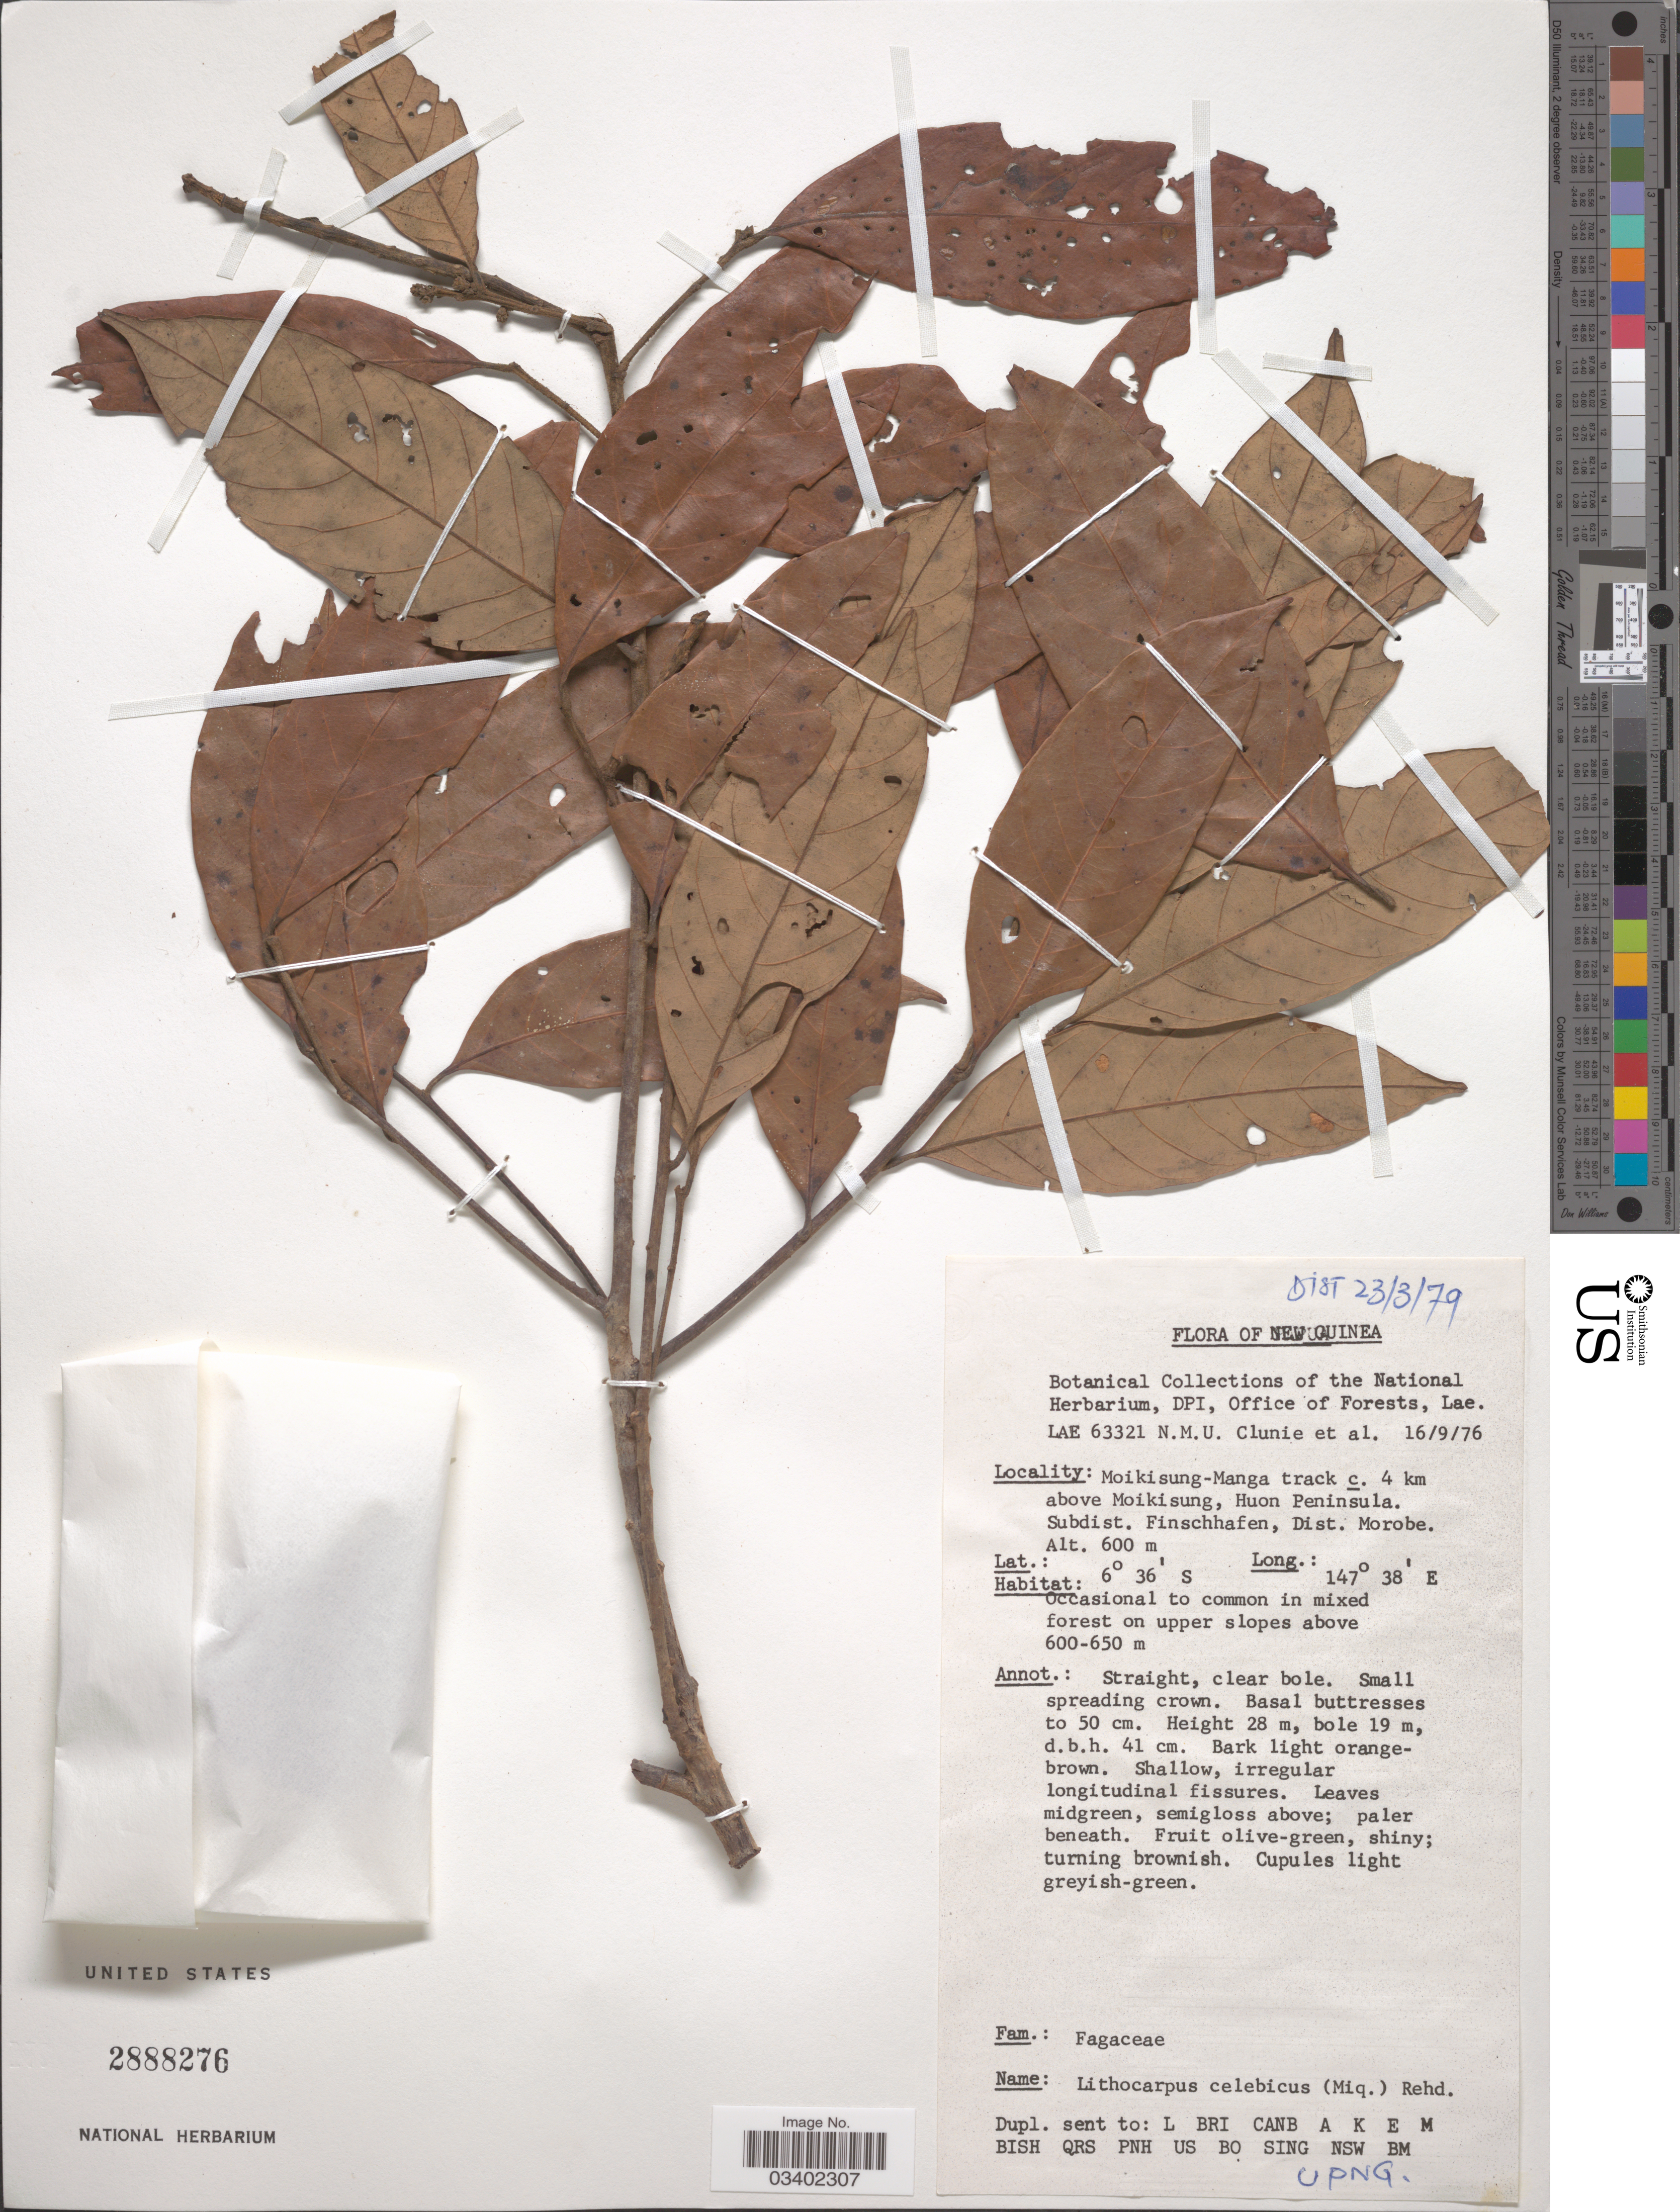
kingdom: Plantae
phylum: Tracheophyta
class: Magnoliopsida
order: Fagales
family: Fagaceae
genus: Lithocarpus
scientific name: Lithocarpus celebicus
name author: (Miq.) Rehder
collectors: N.M.U. Clunie & et al.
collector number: LAE 63321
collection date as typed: Transcribed d/m/y: 16/9/76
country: Papua New Guinea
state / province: Morobe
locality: New Guinea. Moikisung-Manga track c. 4 km above Moikisung, Huon Peninsula. Subdist. Finschhafen, Dist. Morobe.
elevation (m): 600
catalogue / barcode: US 2888276